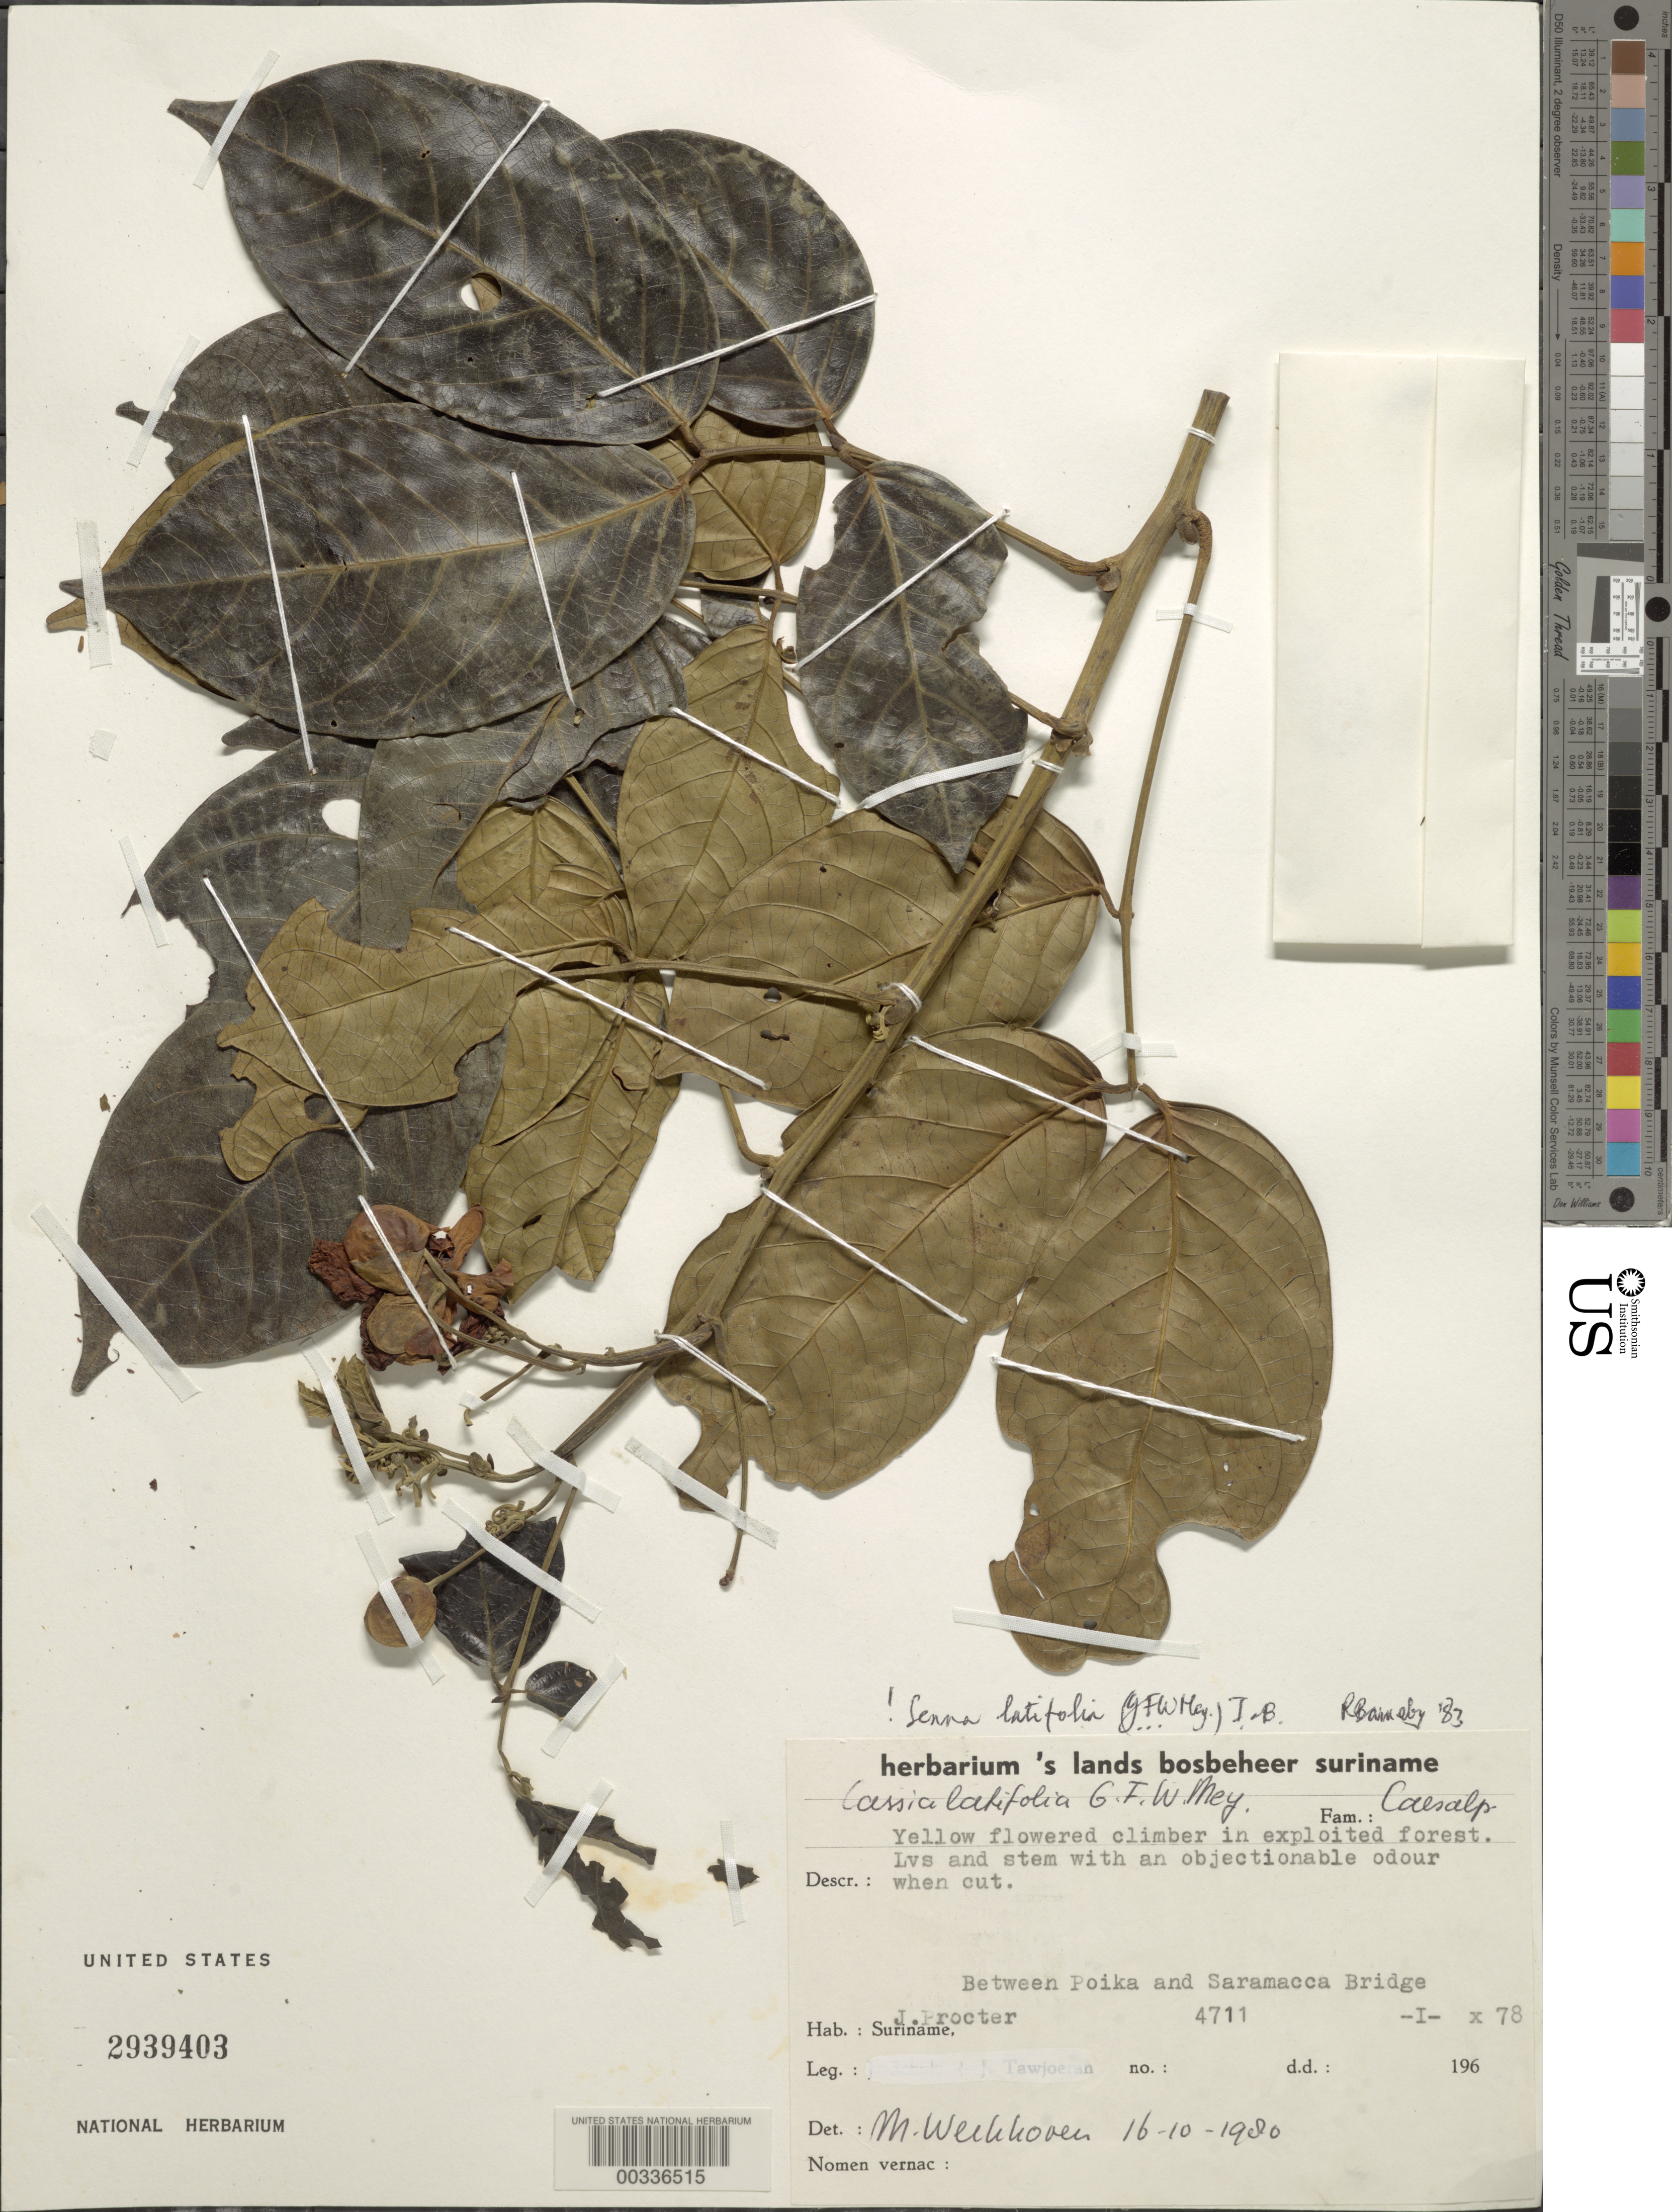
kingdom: Plantae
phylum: Tracheophyta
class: Magnoliopsida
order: Fabales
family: Fabaceae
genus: Senna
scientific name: Senna latifolia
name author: (G. Mey.) H.S. Irwin & Barneby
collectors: J. Procter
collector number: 4711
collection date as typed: Jan 1978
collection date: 1978-01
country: Suriname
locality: Between poika and saramacca bridge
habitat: Exploited forest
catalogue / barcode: US 2939403